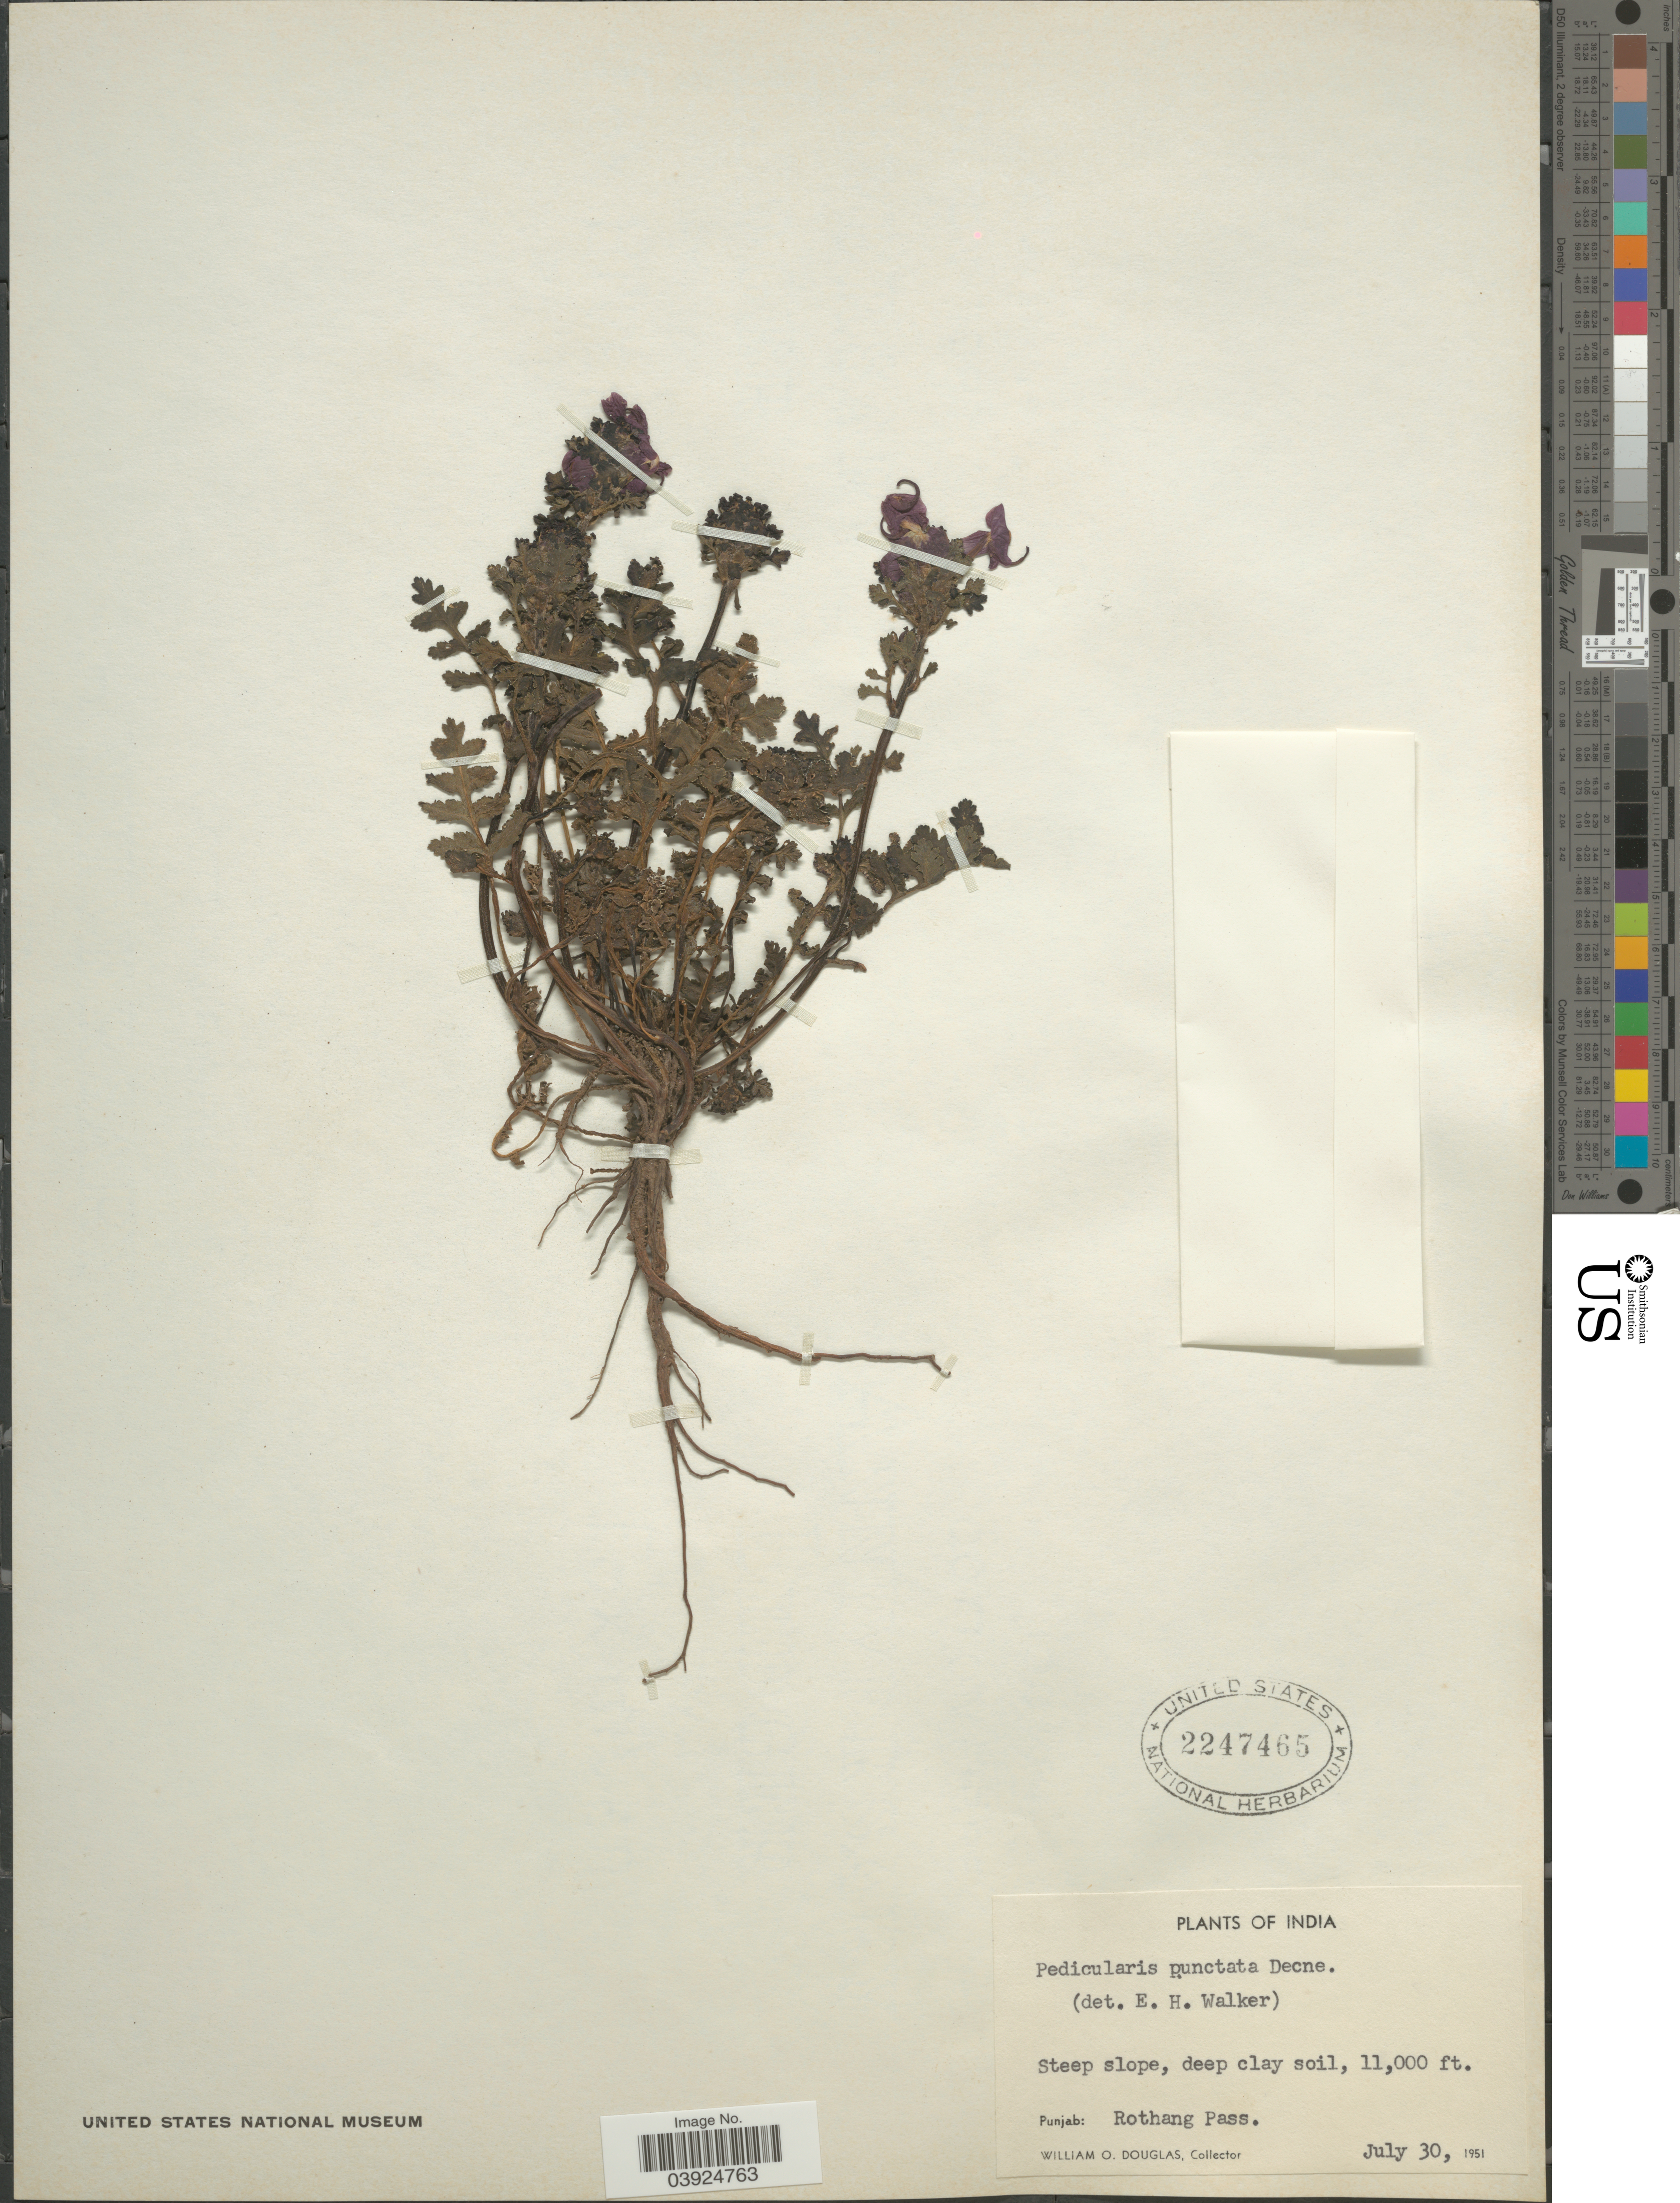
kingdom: Plantae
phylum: Tracheophyta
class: Magnoliopsida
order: Lamiales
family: Orobanchaceae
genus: Pedicularis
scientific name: Pedicularis punctata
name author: Decne.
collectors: W. Douglas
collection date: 1951-07-30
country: India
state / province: Punjab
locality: Rothang Pass.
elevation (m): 3353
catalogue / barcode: US 2247465